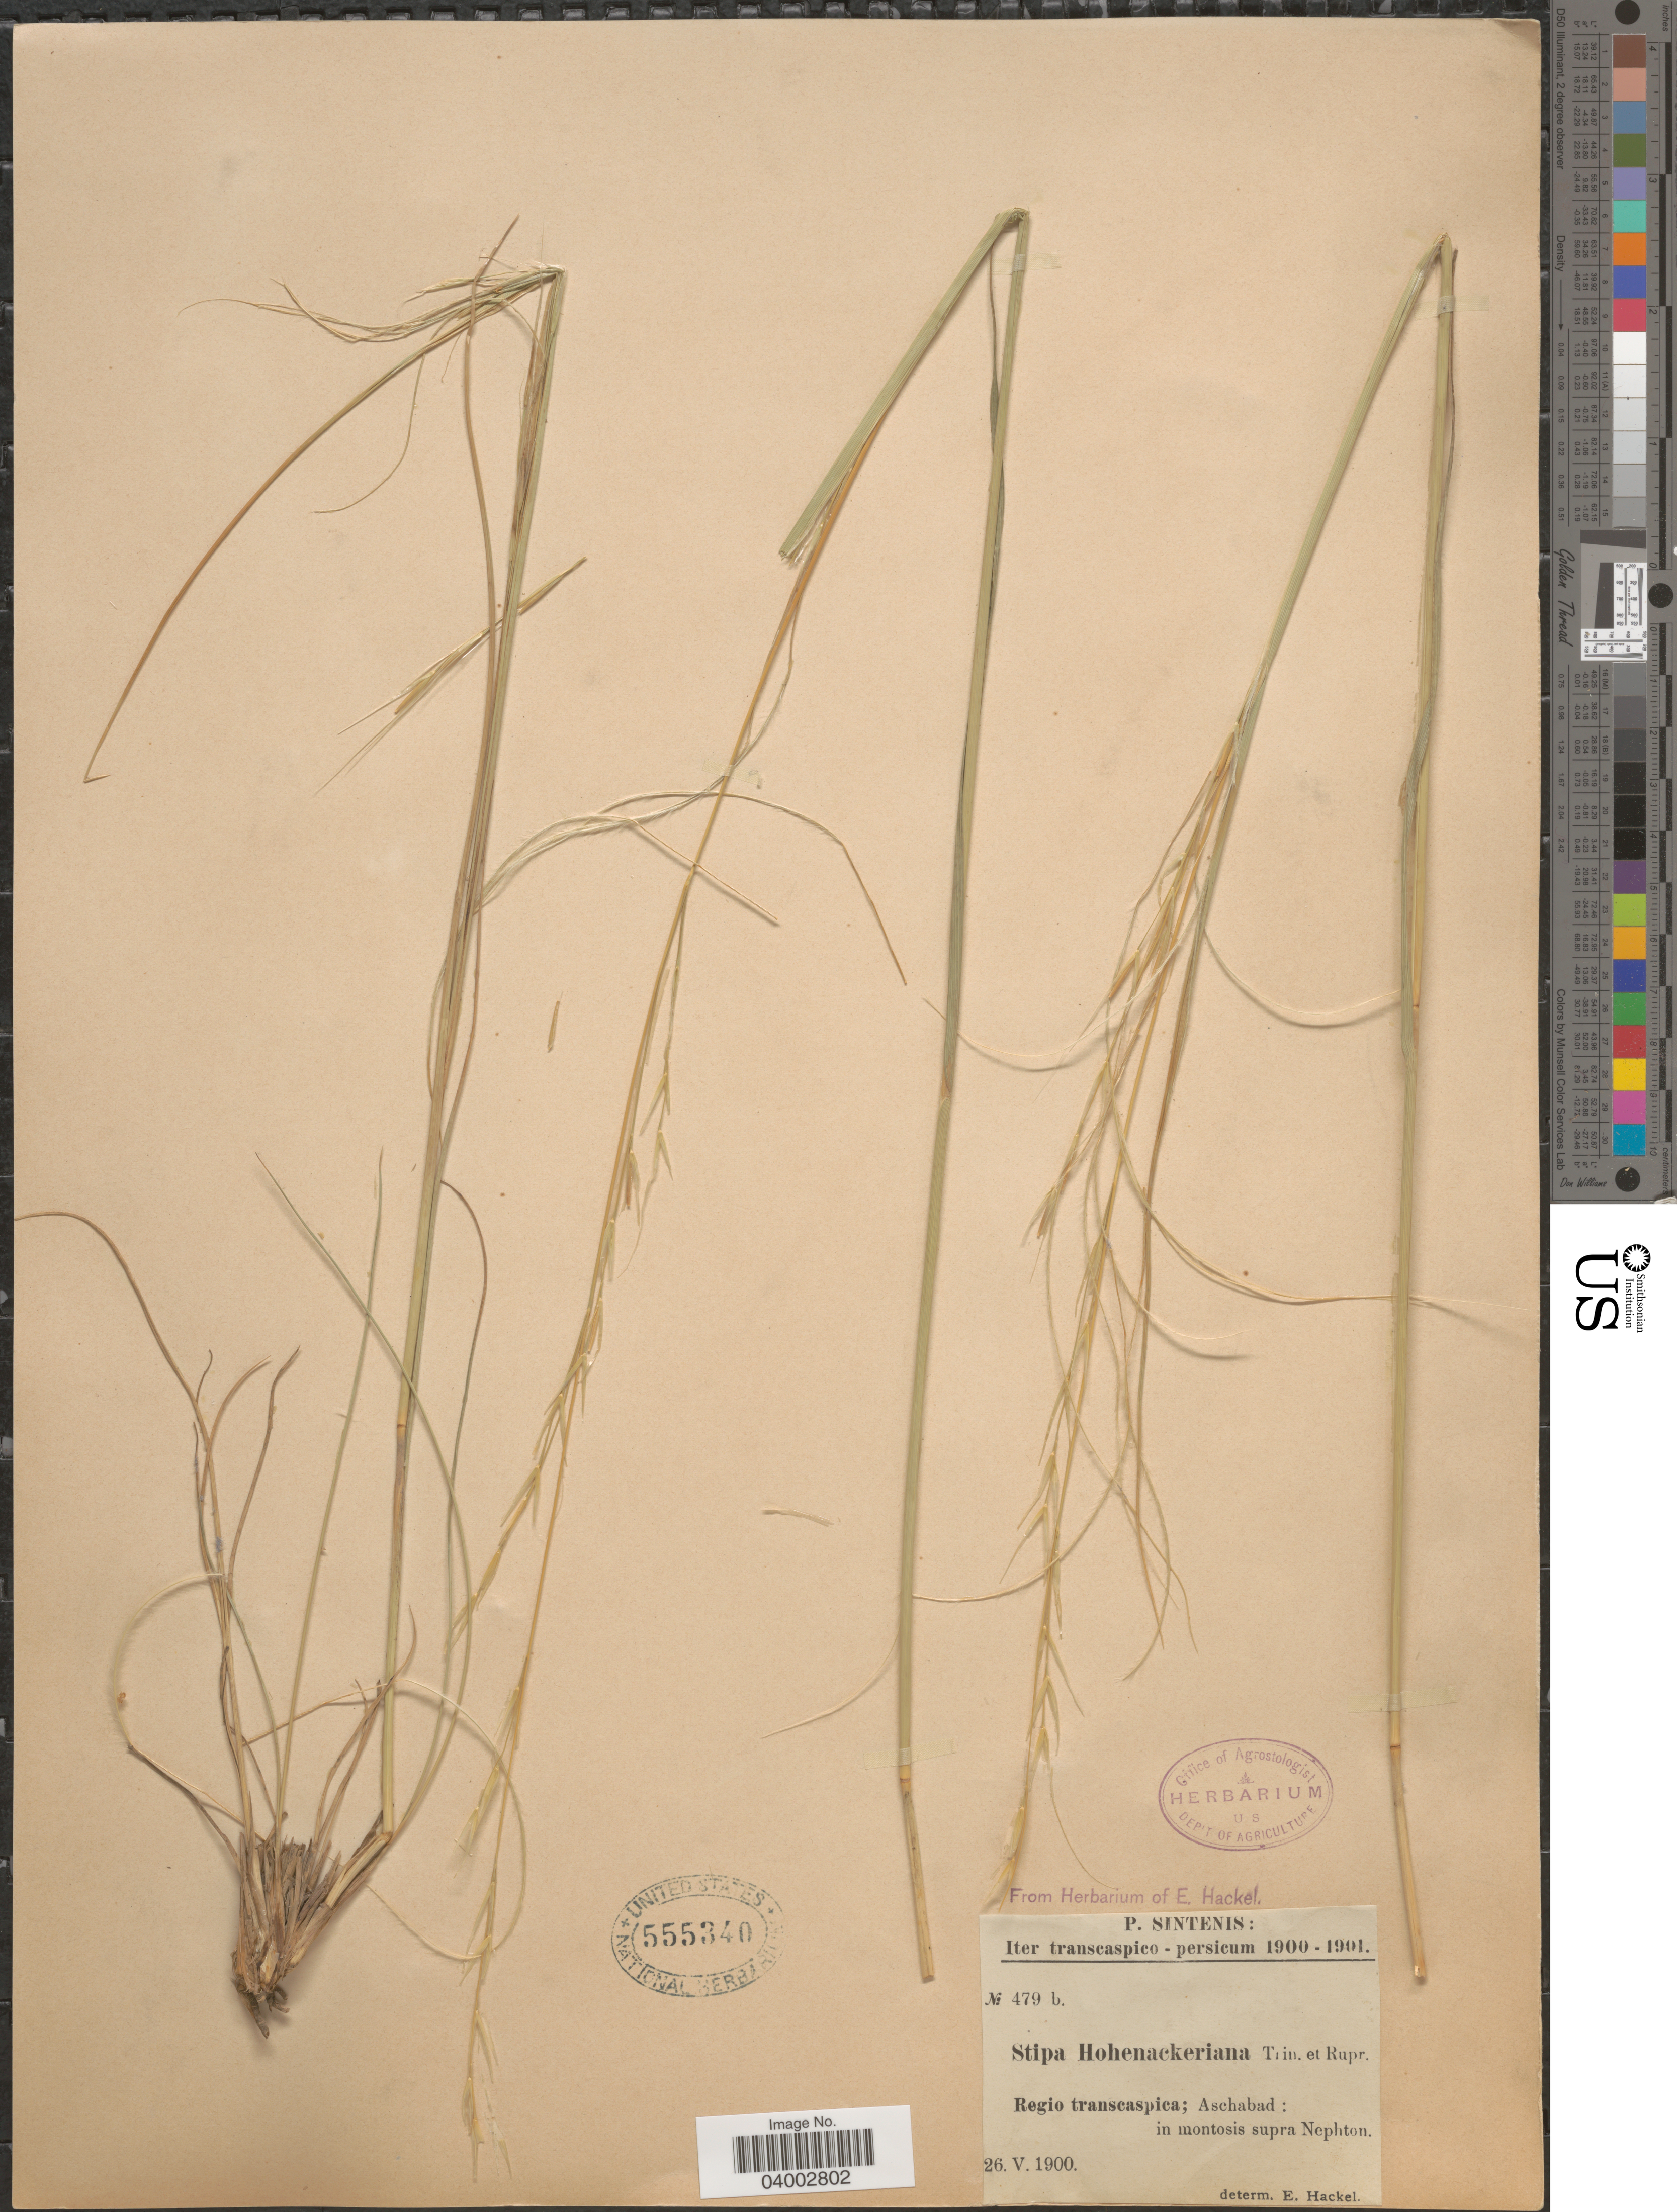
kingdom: Plantae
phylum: Tracheophyta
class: Liliopsida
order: Poales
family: Poaceae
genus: Stipa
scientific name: Stipa hohenackeriana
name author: Trin. & Rupr.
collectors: P. Sintenis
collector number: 479 b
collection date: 1900-05-26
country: Turkmenistan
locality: Iter transcaspico - persicum. Regio transcaspica; Aschabad: in montosis supra Nephton.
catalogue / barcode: US 555340